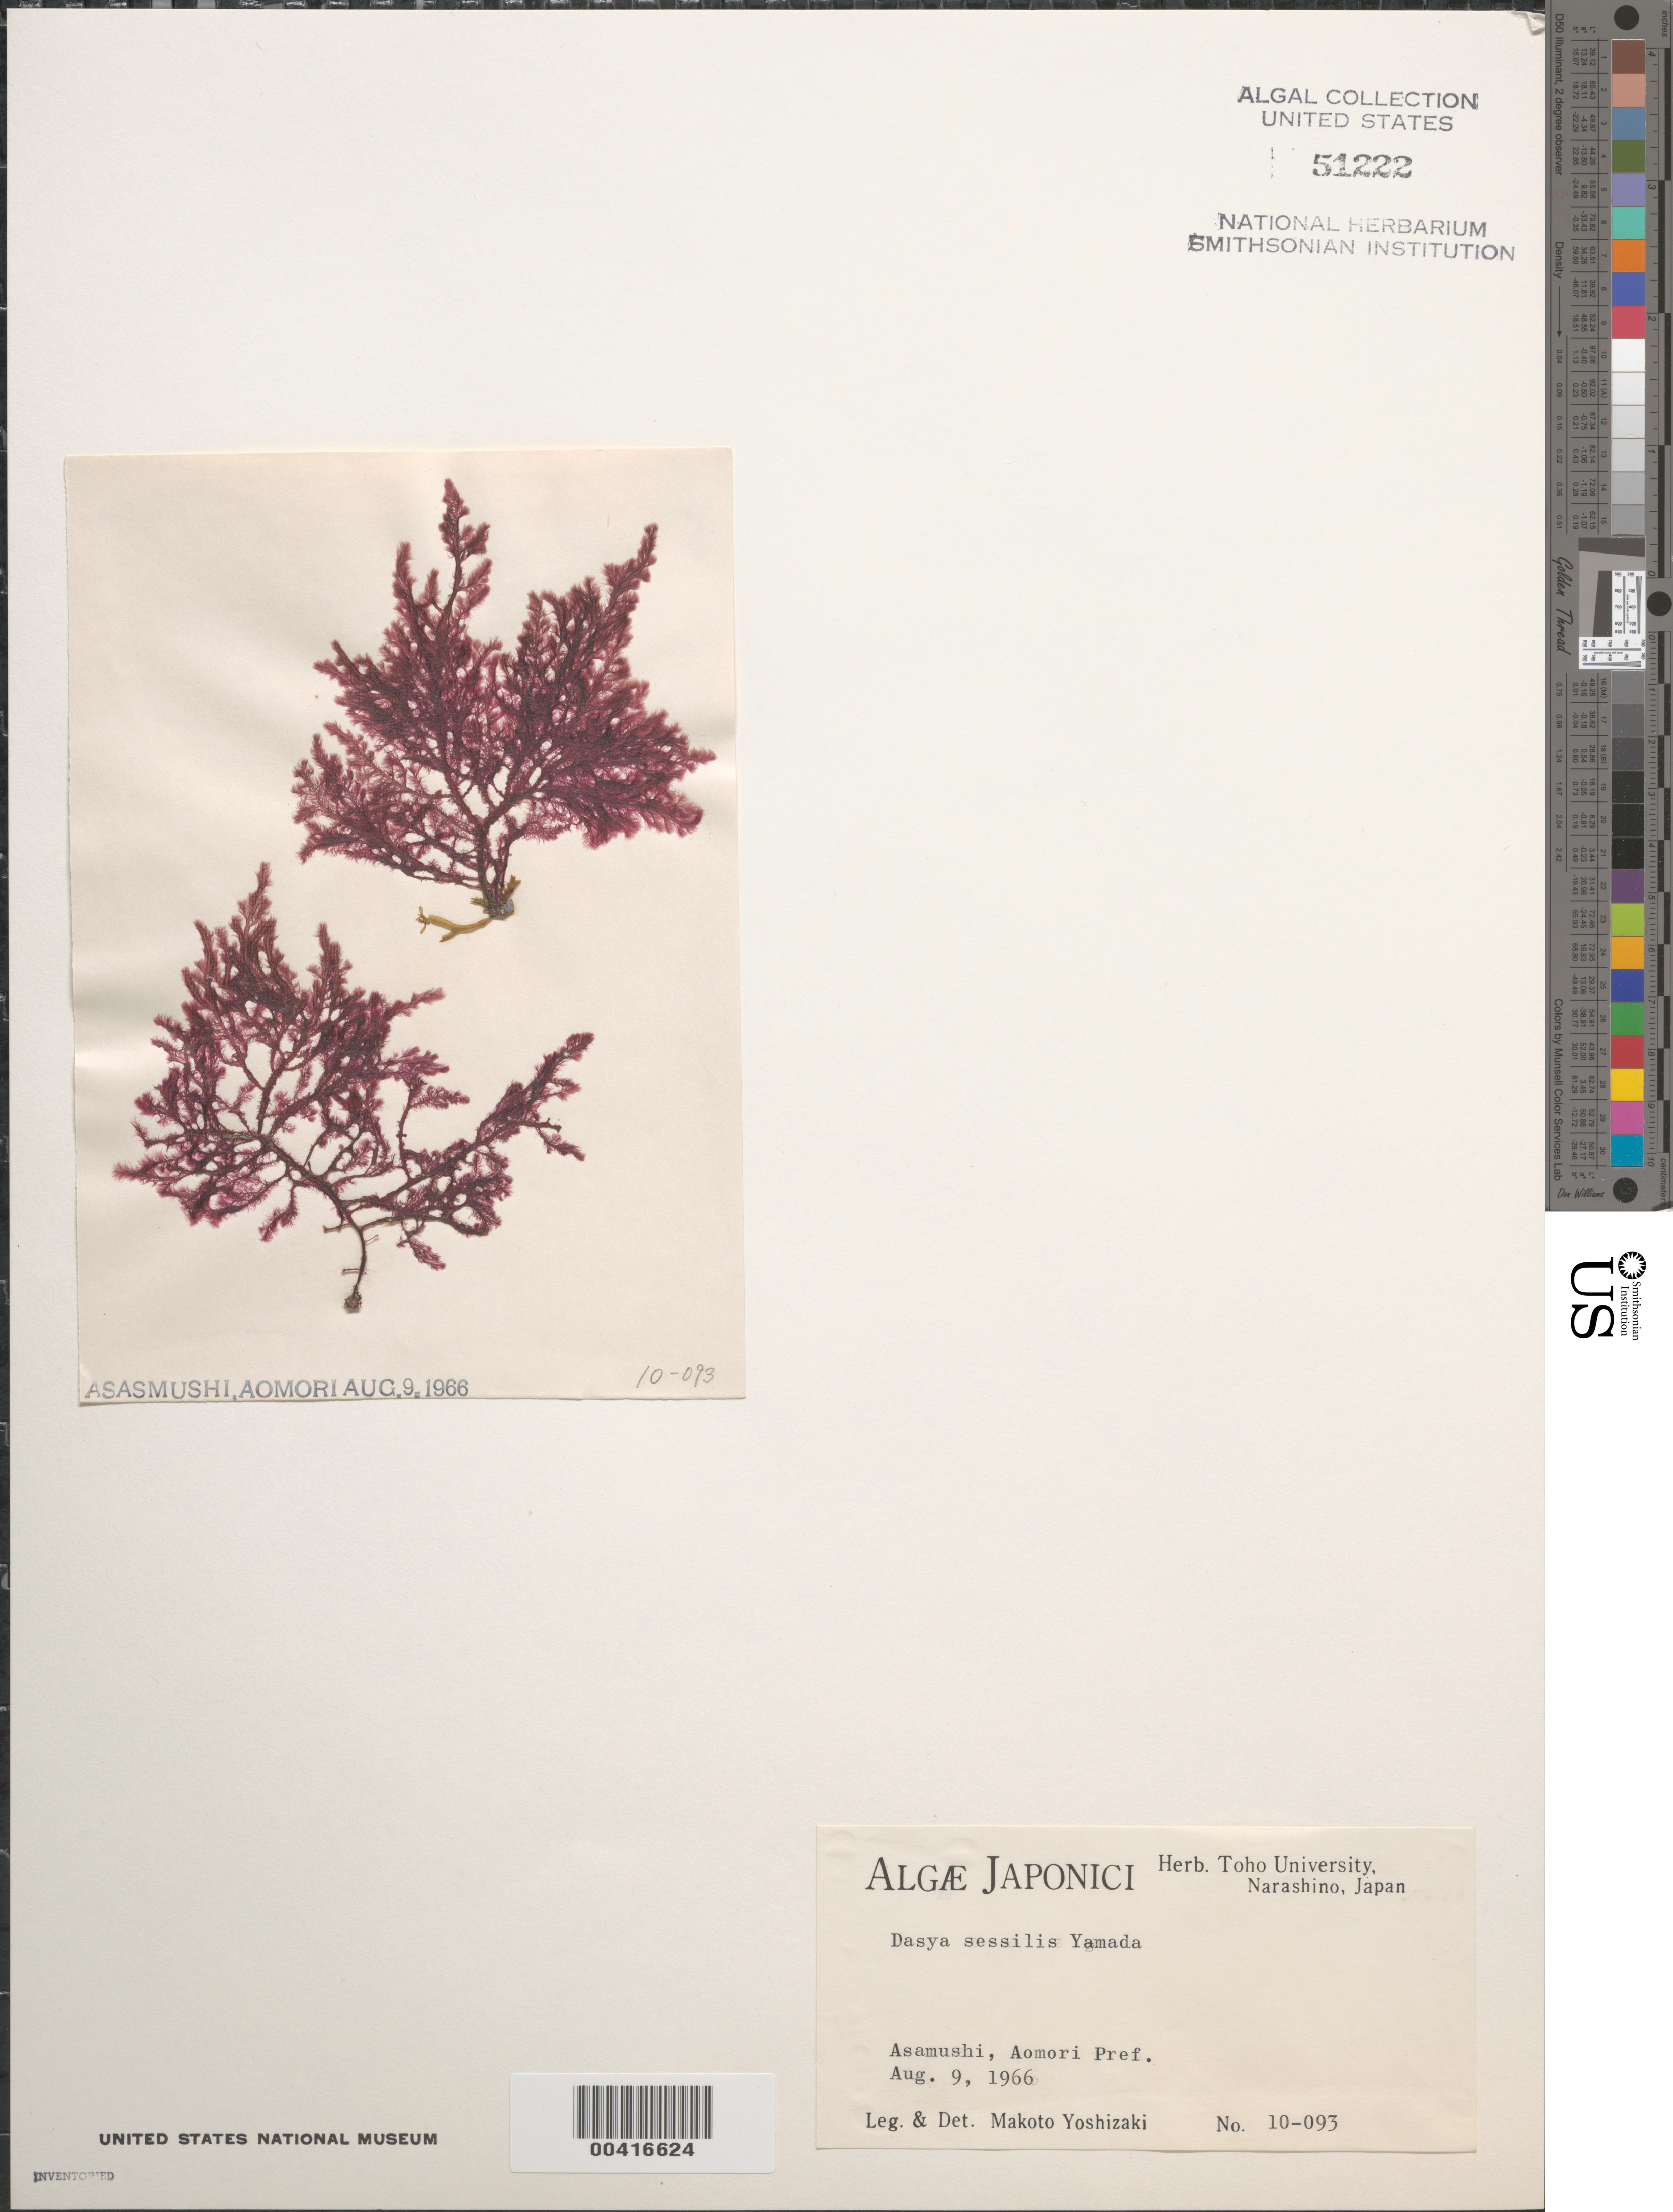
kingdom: Plantae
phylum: Rhodophyta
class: Florideophyceae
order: Ceramiales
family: Dasyaceae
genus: Dasysiphonia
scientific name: Dasysiphonia sessilis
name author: (Yamada) M.M.Cassidy et al.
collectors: M. Yoshizaki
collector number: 10-093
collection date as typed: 09 Aug 1966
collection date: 1966-08-09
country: Japan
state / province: Aomori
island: Honshu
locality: Asamushi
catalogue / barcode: US 51222